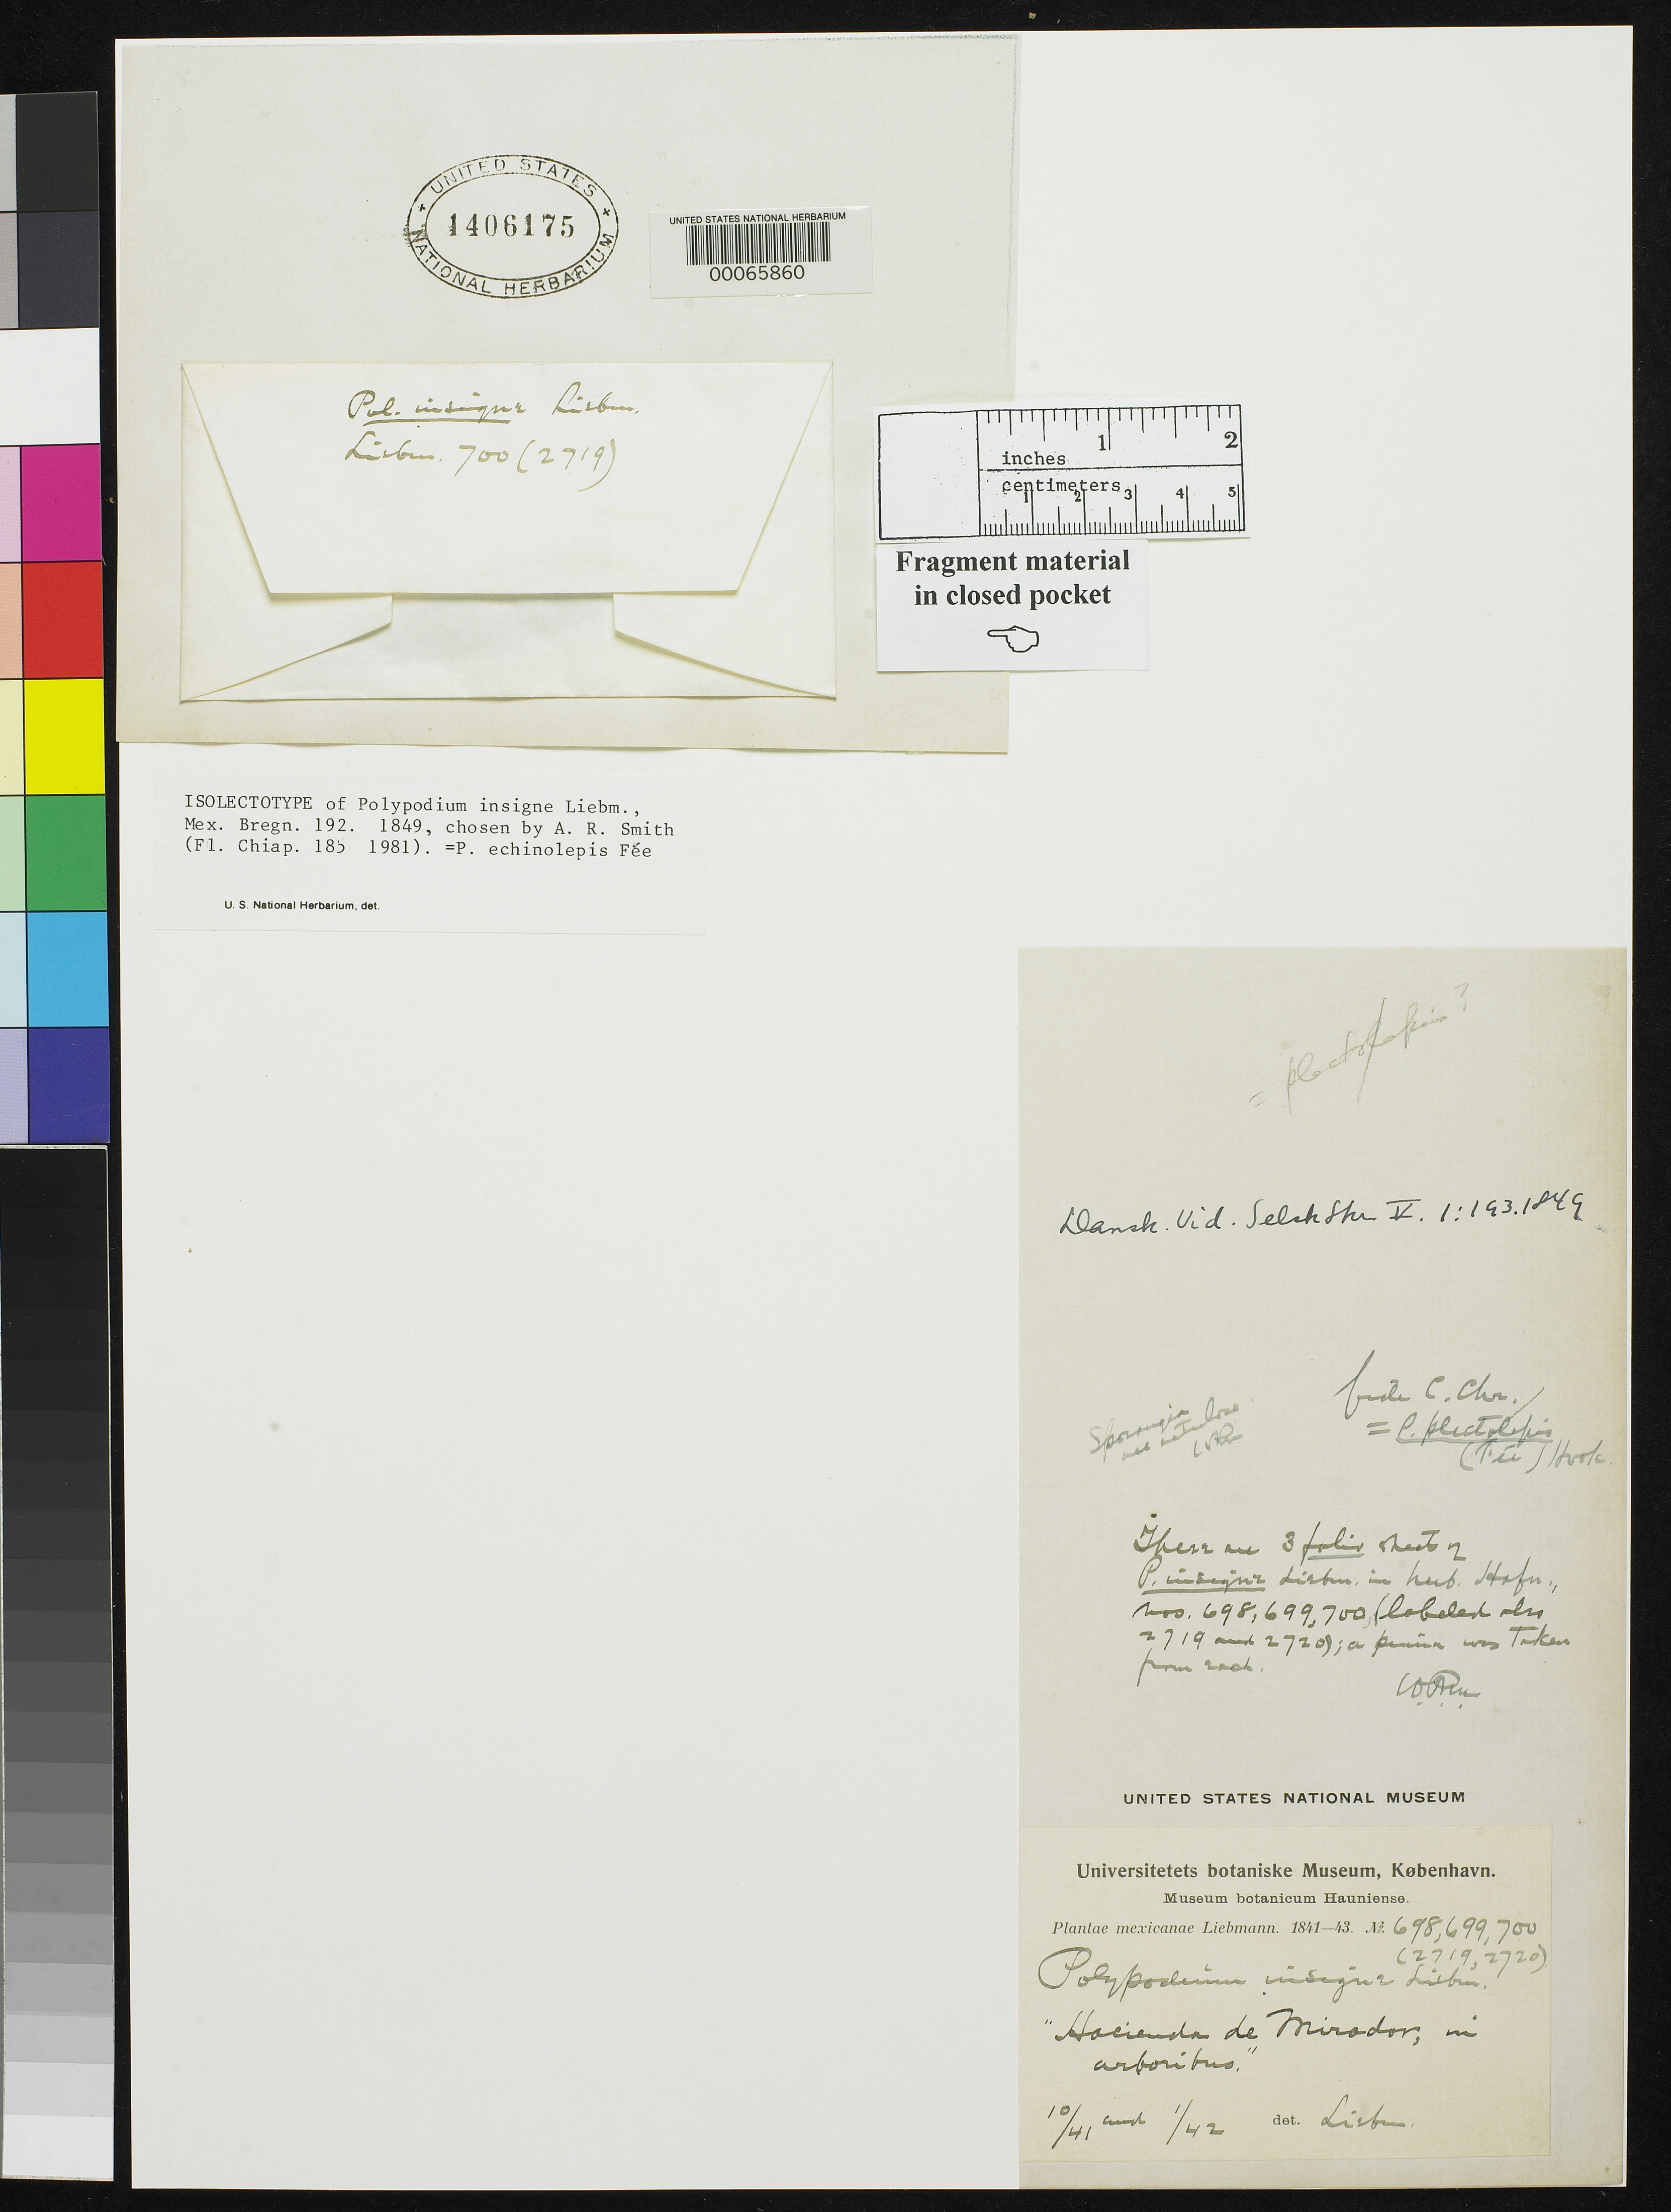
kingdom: Plantae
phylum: Tracheophyta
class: Polypodiopsida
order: Polypodiales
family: Polypodiaceae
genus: Polypodium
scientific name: Polypodium insigne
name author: Liebm.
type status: Type Fragment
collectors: F. M. Liebmann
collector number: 700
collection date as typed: Oct 1841 and -- Jan 1841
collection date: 1841-01,1841-10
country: Mexico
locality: Hacienda de Mirador.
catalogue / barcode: US 1406175